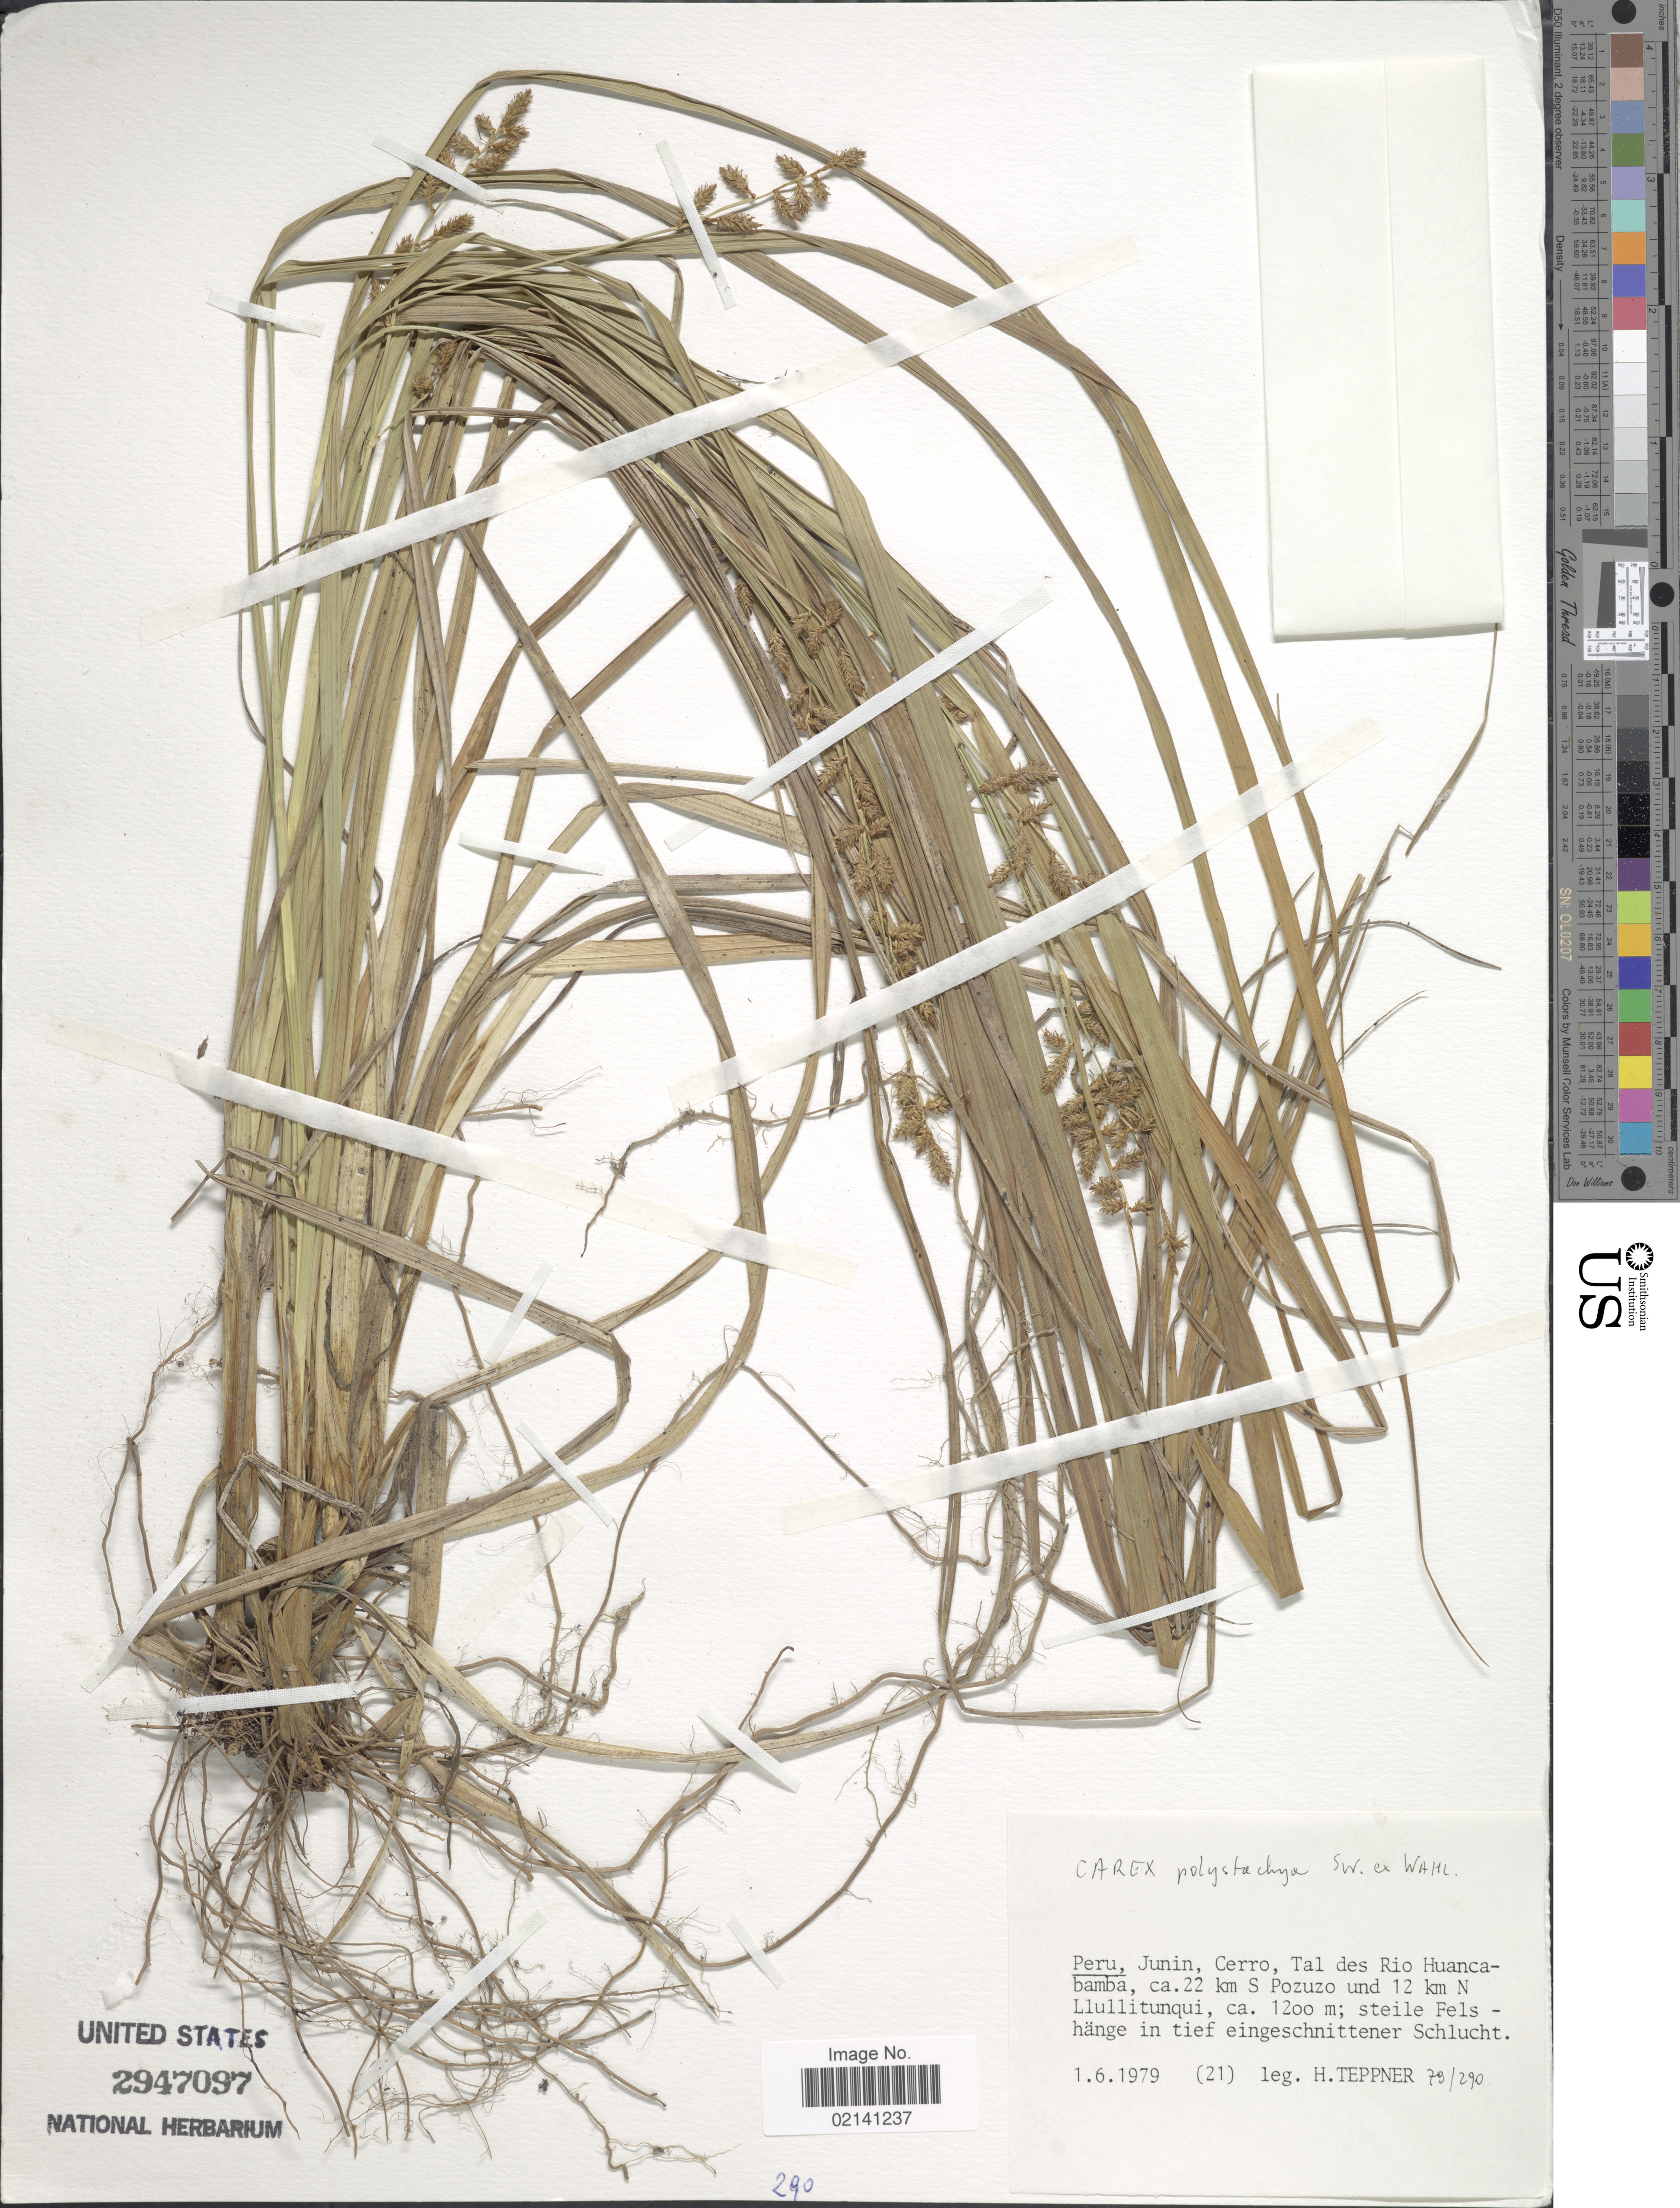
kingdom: Plantae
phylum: Tracheophyta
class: Liliopsida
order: Poales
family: Cyperaceae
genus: Carex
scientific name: Carex polystachya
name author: Sw. ex Wahlenb.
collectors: H. Teppner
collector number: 21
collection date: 1979-06-01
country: Peru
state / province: Junín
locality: Cerro, Tal des Rio Huancabamba, ca. 22 km S Pozuzo und 12 km N Llullitunqui, steile Felshange in tief eingeschnittener Schlucht.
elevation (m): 1200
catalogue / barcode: US 2947097